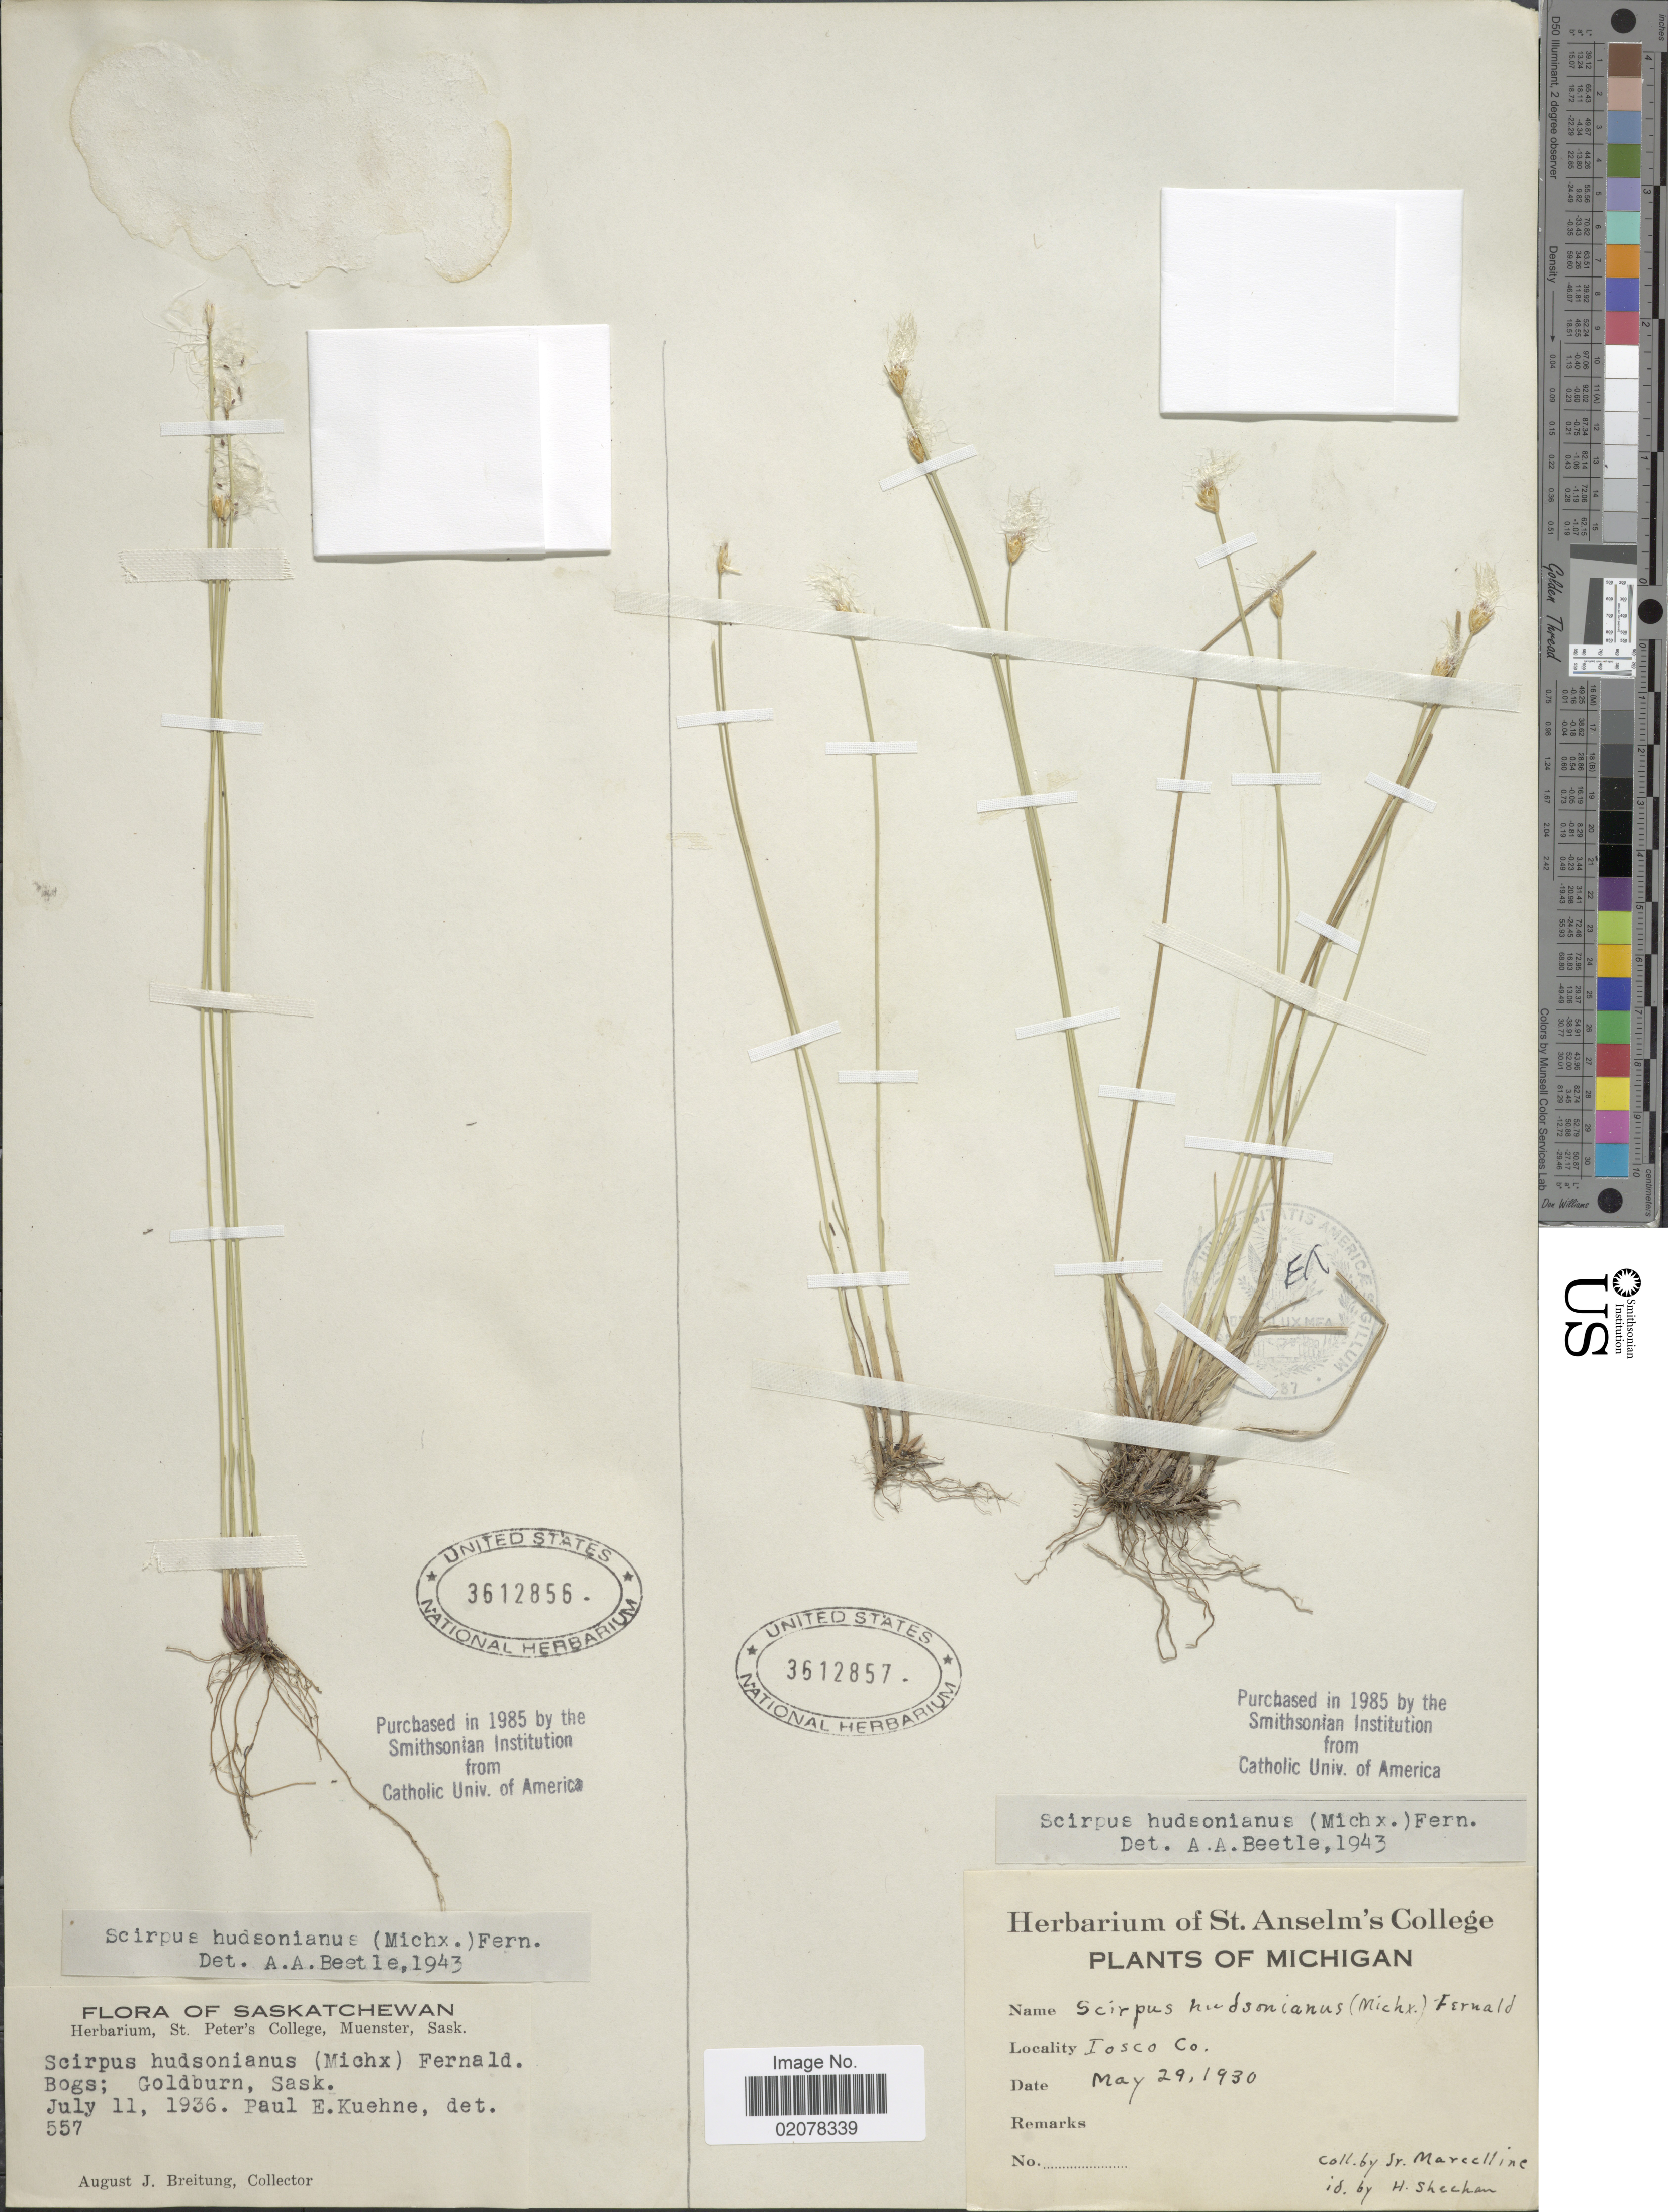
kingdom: Plantae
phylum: Tracheophyta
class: Liliopsida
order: Poales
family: Cyperaceae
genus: Trichophorum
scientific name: Trichophorum alpinum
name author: (L.) Pers.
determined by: Strong, M. T., (US), Smithsonian Institution - National Museum of Natural History (UNITED STATES)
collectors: S. Marcelline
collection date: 1930-05-29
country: United States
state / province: Michigan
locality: Iosco Co.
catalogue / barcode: US 3612857-2